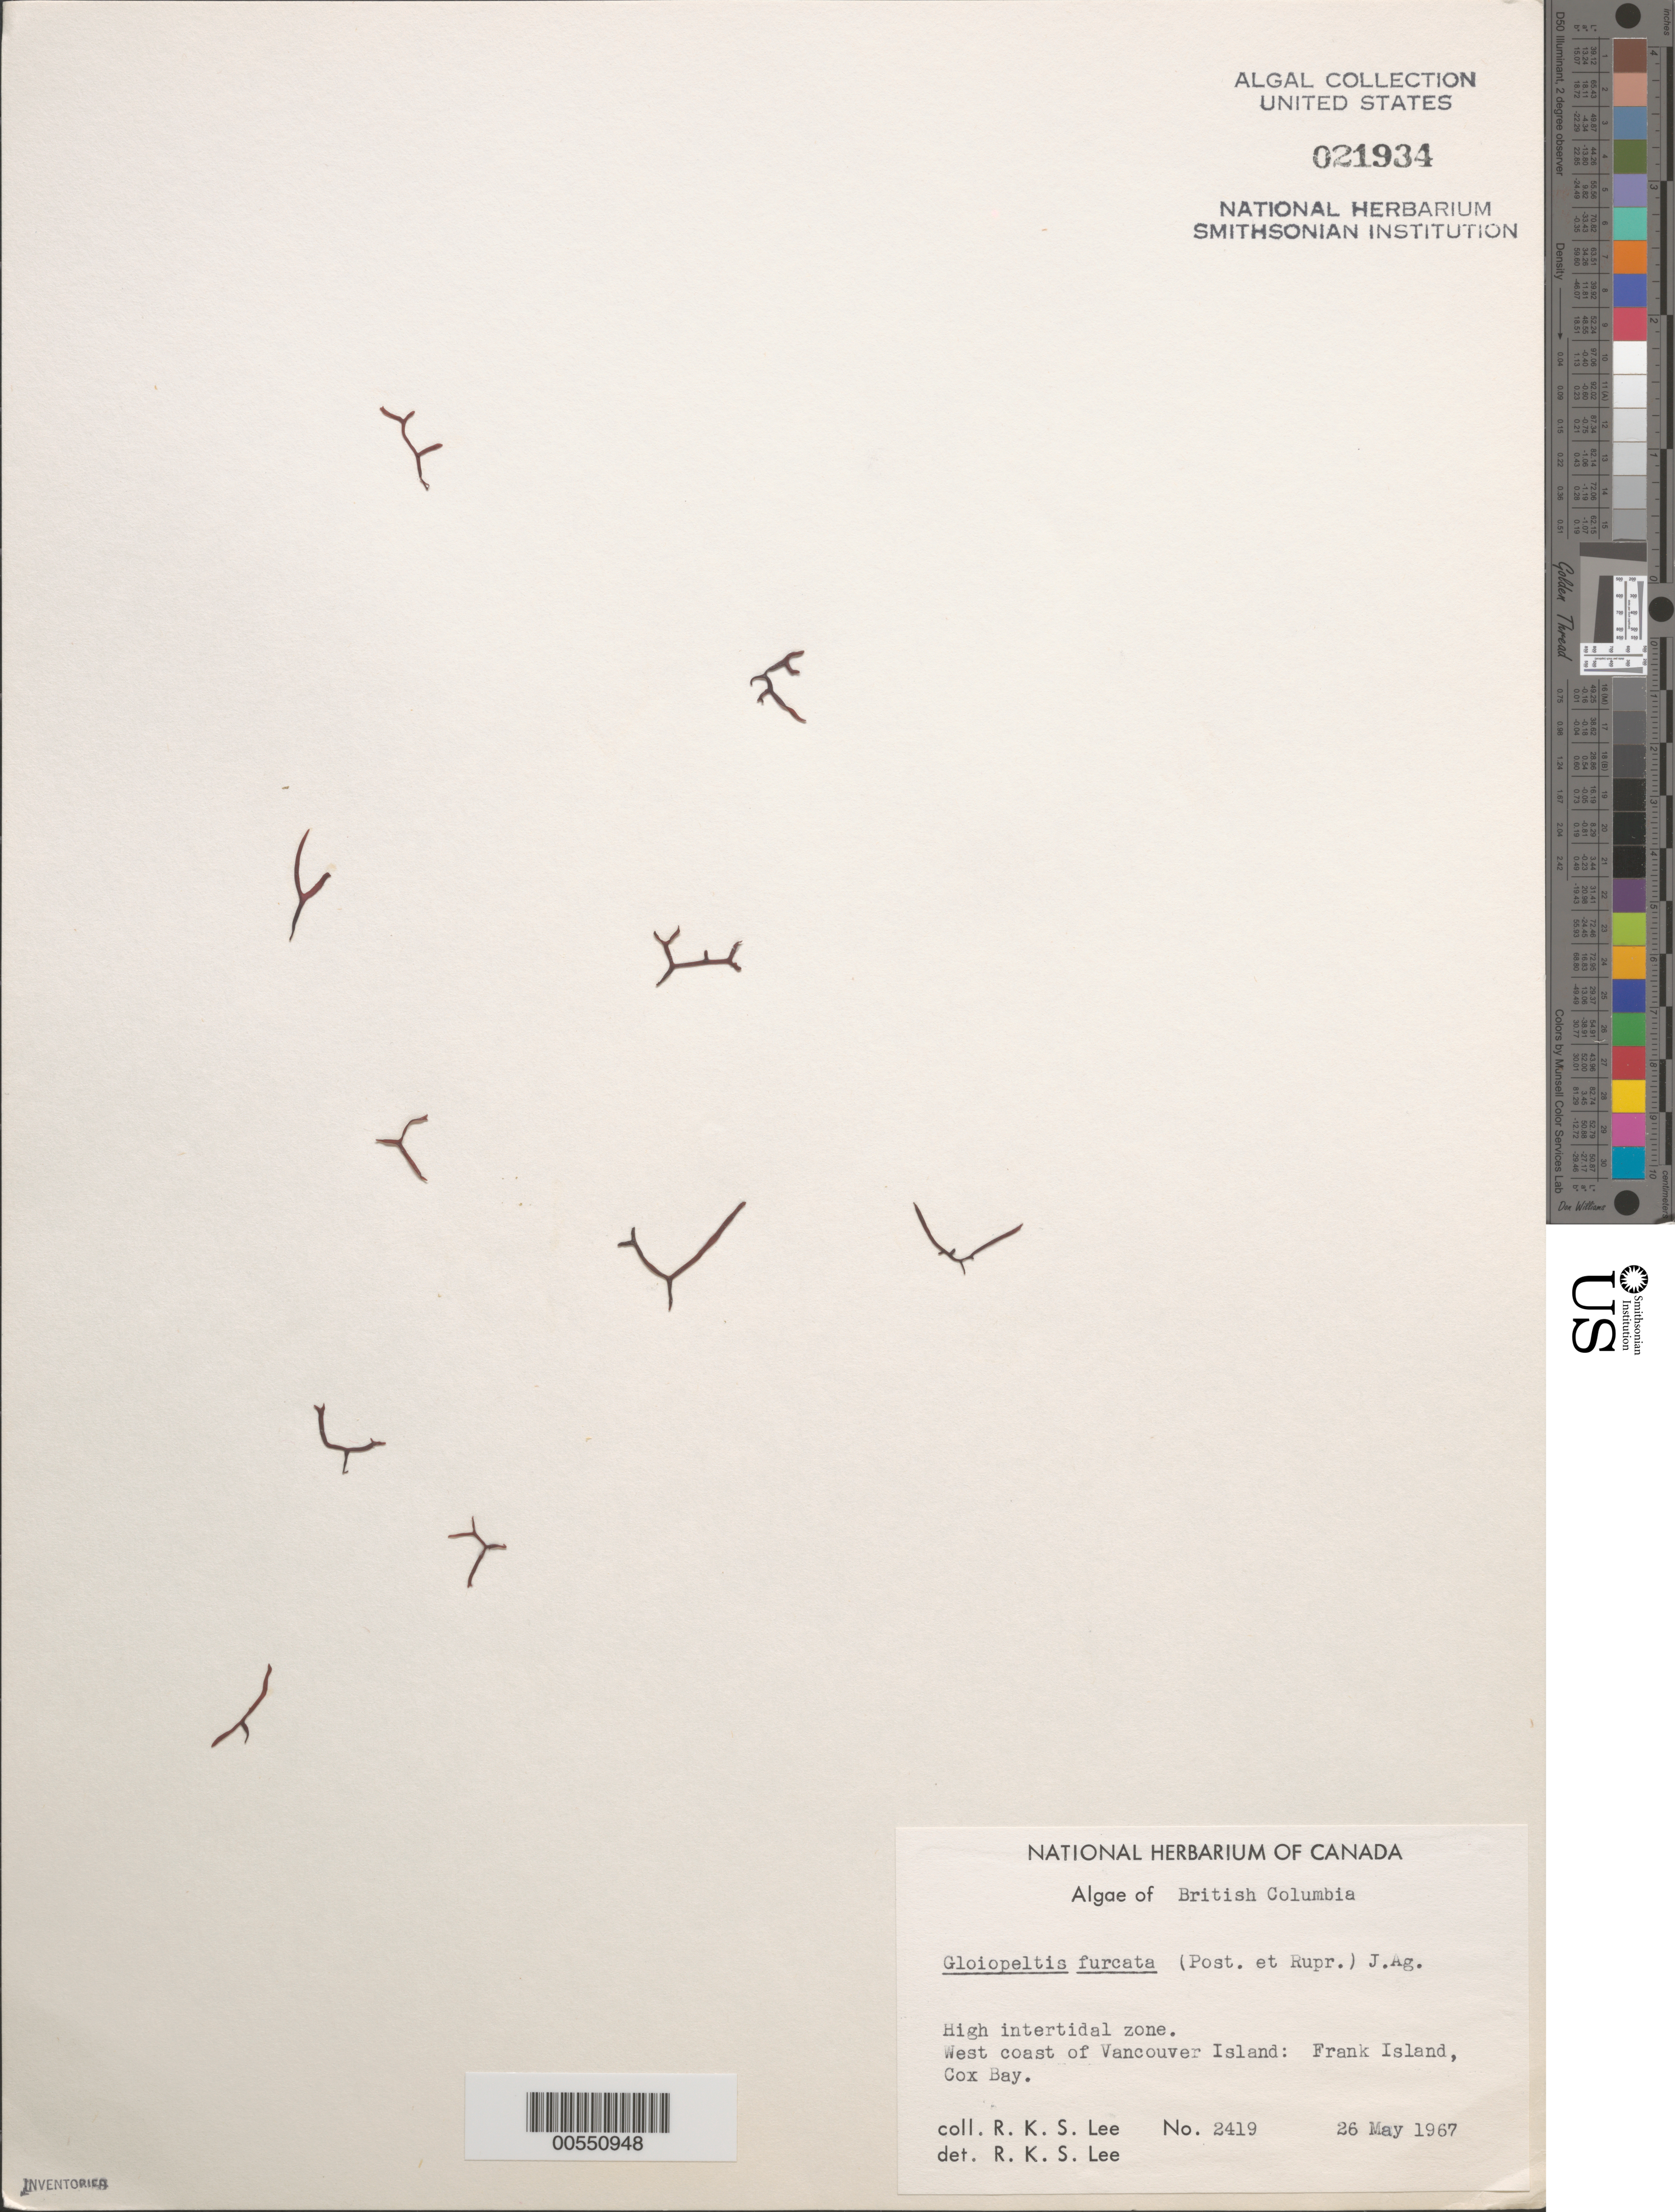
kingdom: Plantae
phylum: Rhodophyta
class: Florideophyceae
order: Gigartinales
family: Endocladiaceae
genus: Gloiopeltis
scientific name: Gloiopeltis furcata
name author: (Postels & Rupr.) J. Agardh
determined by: Lee, R. K. S.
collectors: R. Lee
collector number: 2419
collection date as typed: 26 May 1967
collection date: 1967-05-26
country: Canada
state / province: British Columbia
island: Frank Island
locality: Cox Bay, Vancouver Island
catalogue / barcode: US 21934